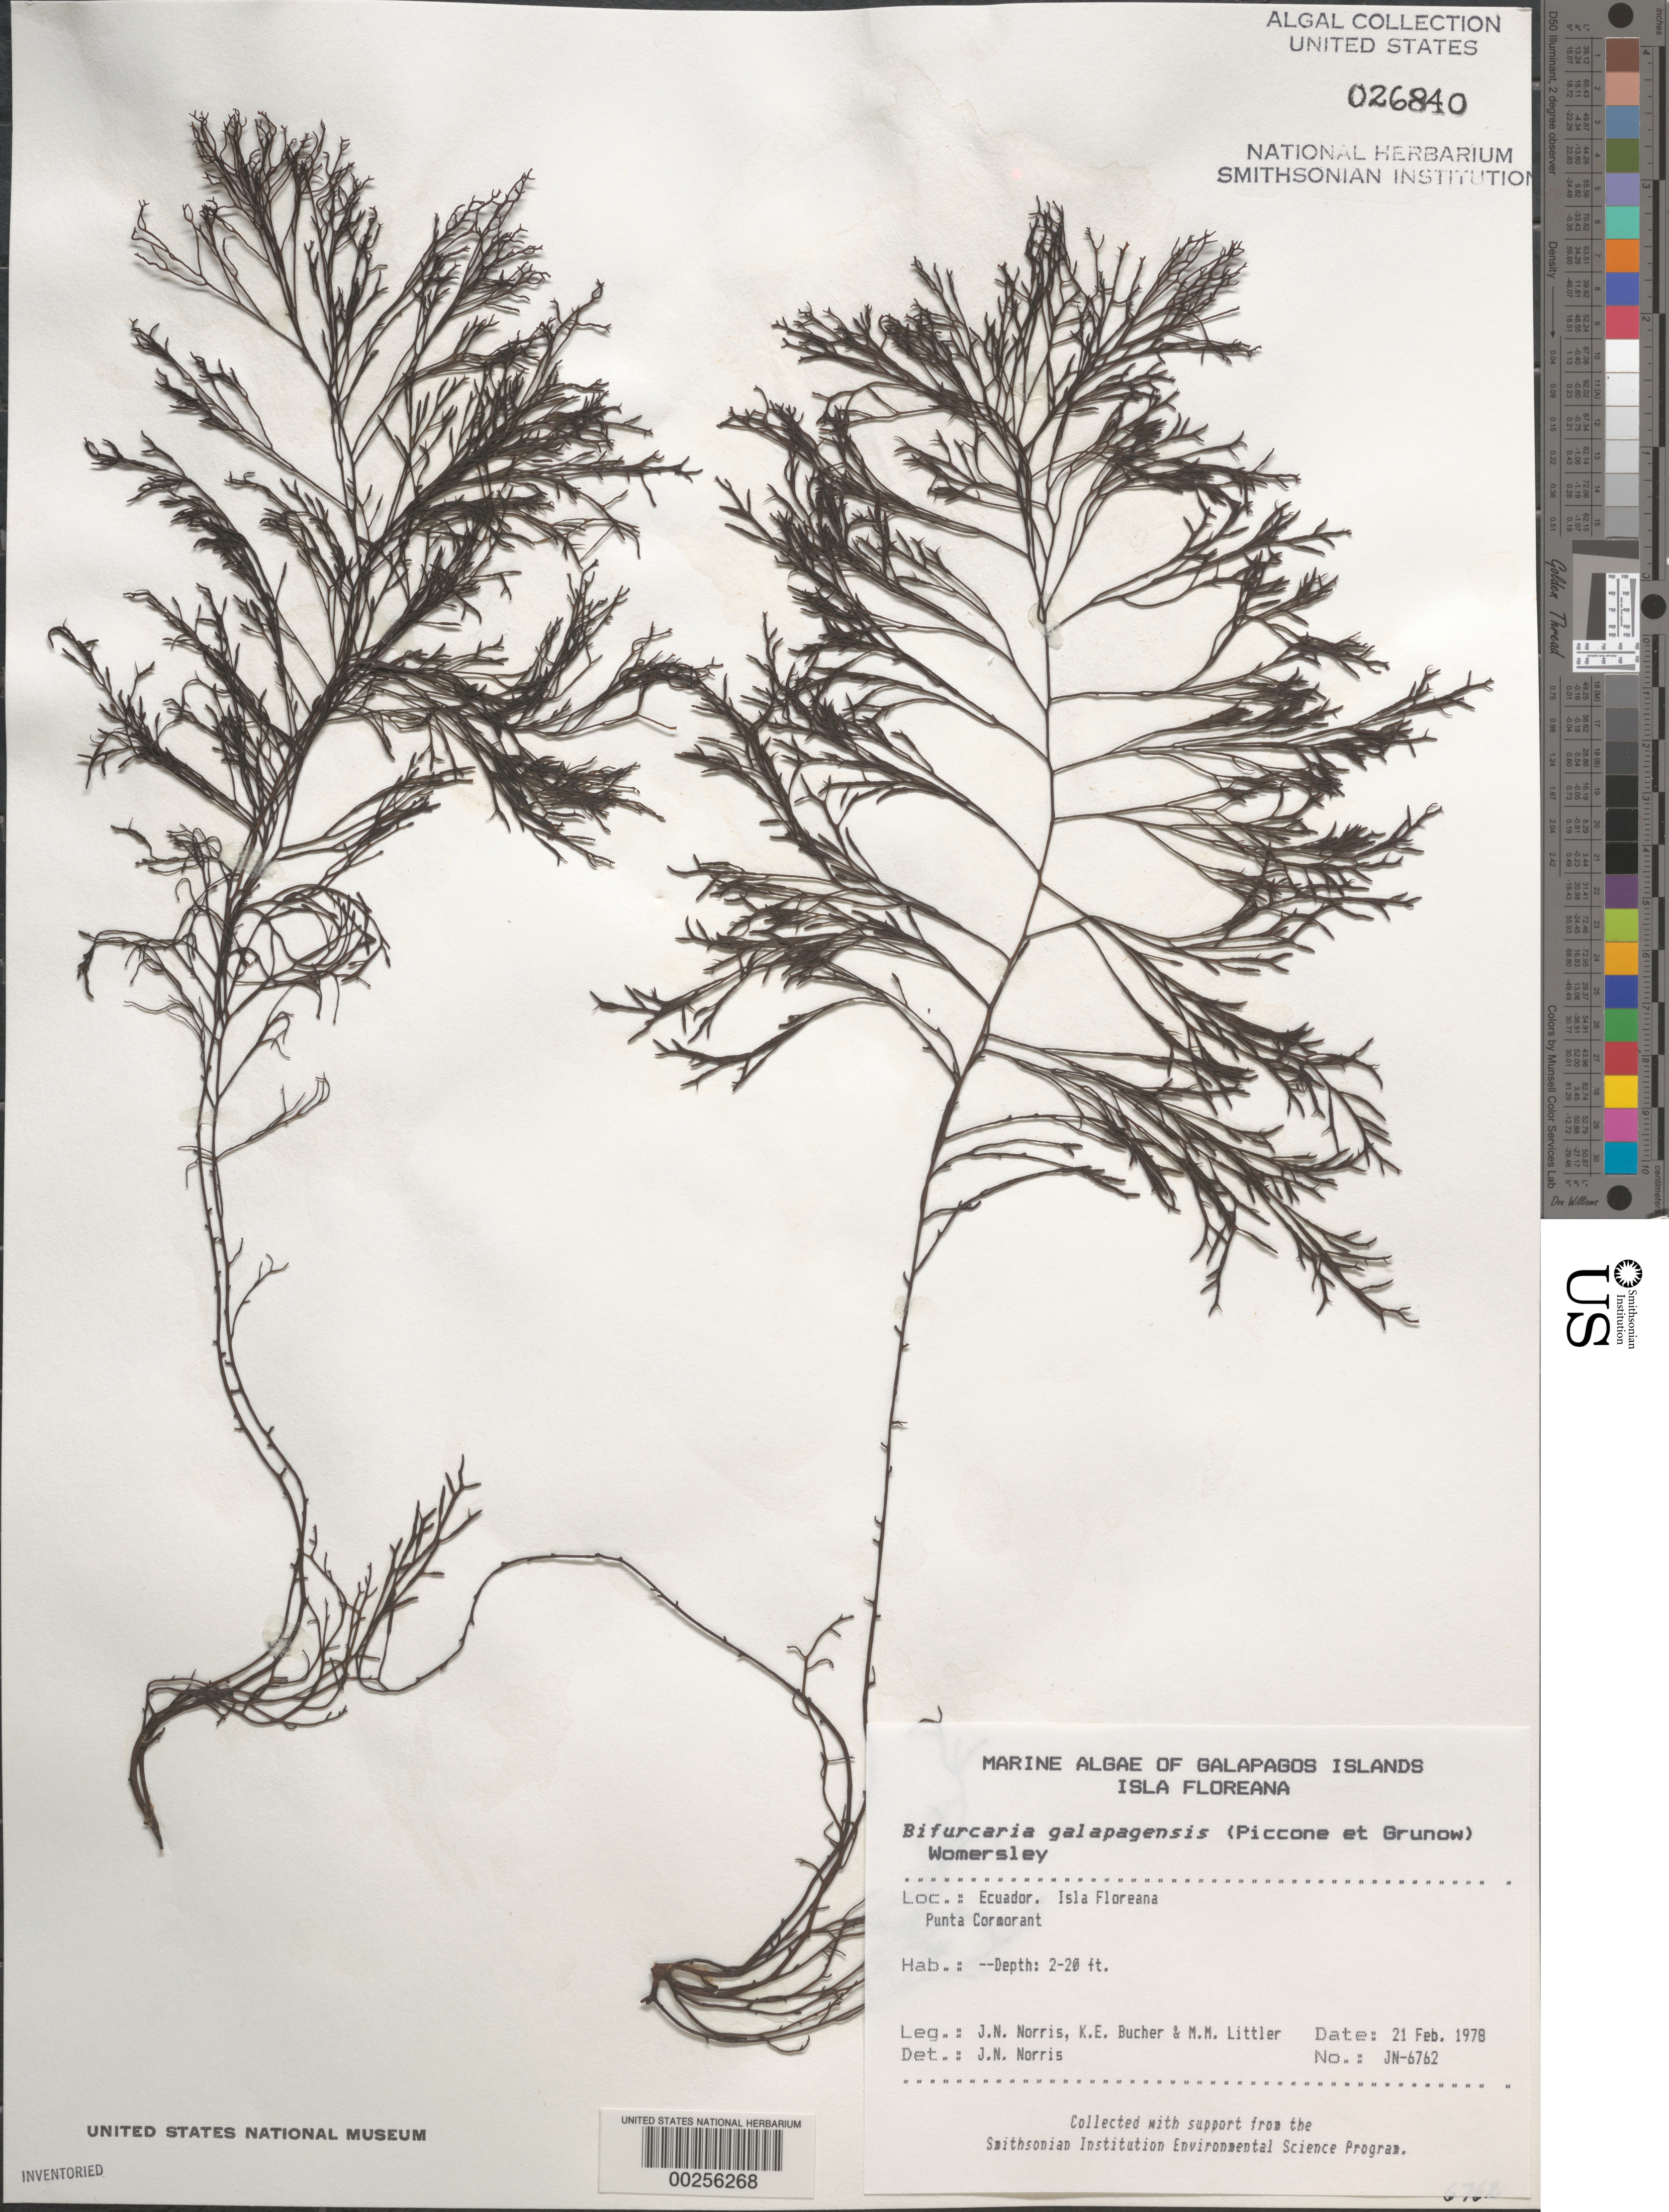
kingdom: Chromista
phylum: Ochrophyta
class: Phaeophyceae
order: Fucales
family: Sargassaceae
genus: Bifurcaria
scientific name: Bifurcaria galapagensis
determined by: Norris, James N.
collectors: J. N. Norris, K. E. Bucher & M. M. Littler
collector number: JN-6762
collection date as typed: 21 Feb 1978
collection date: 1978-02-21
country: Ecuador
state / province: Colón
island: Floreana [Charles, Santa Maria]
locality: Punta CorMorant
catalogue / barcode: US 26840